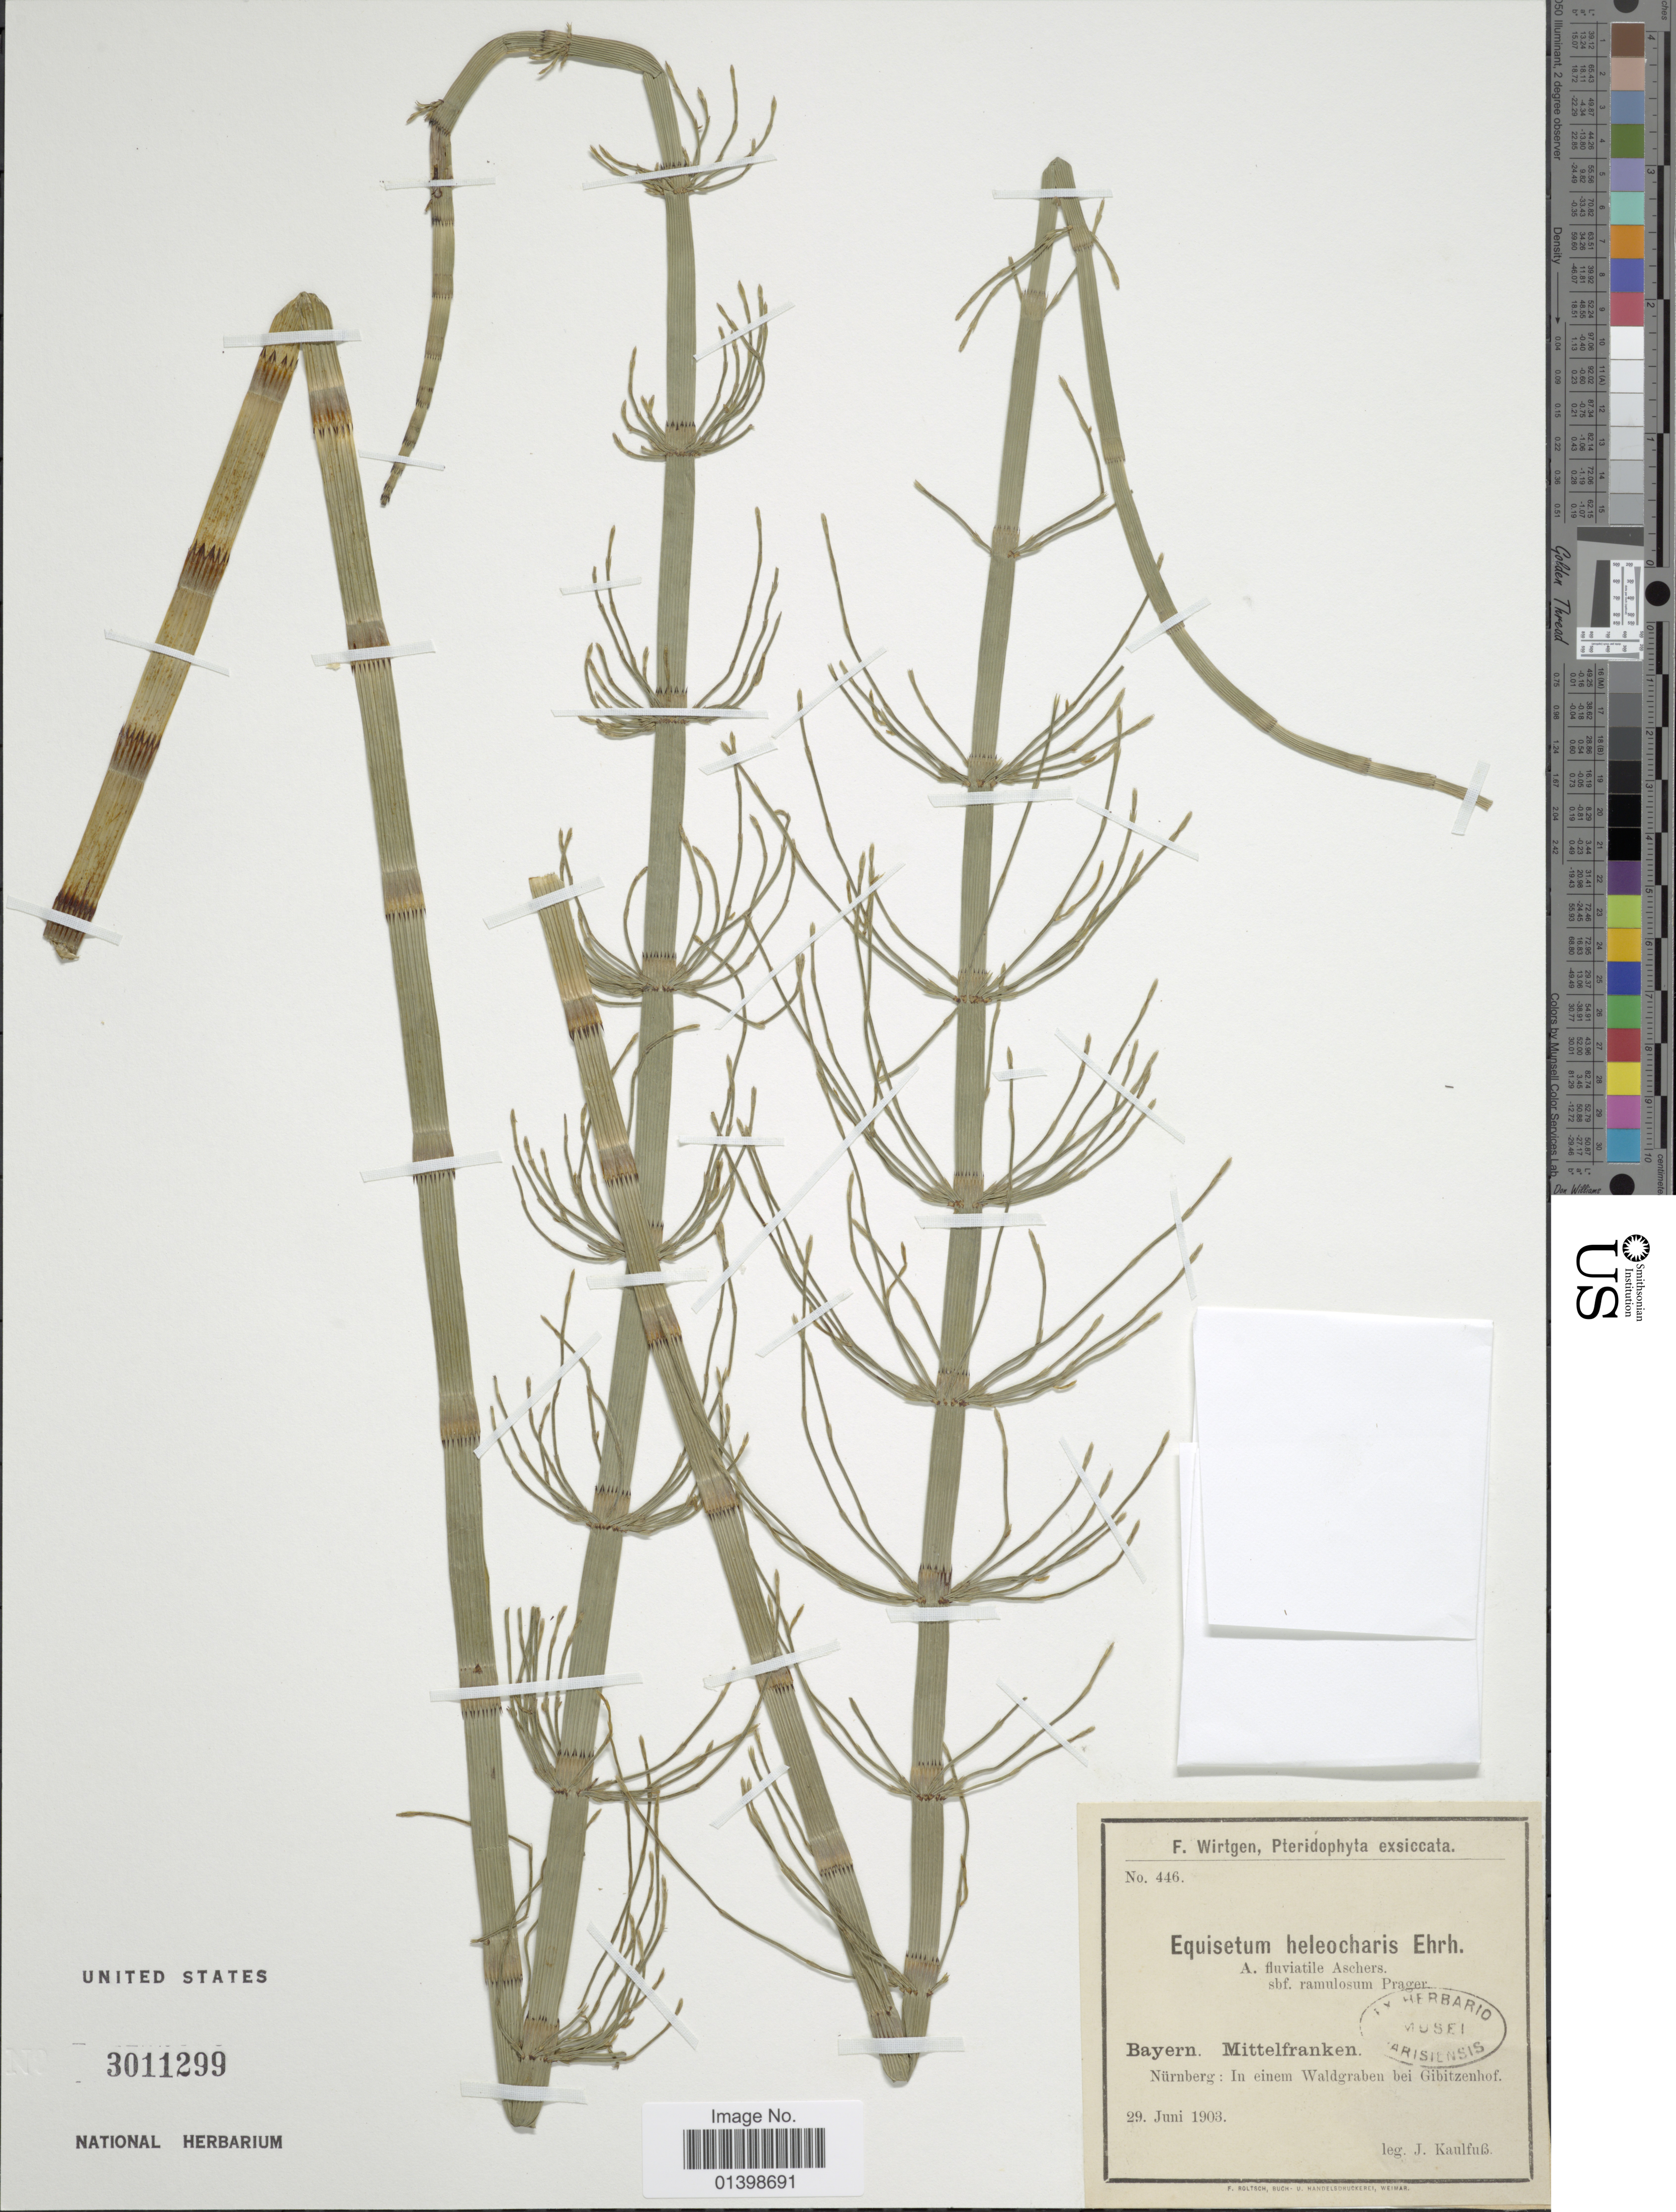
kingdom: Plantae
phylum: Tracheophyta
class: Polypodiopsida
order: Equisetales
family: Equisetaceae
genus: Equisetum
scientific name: Equisetum fluviatile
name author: L.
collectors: J. S. Kaulfuss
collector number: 446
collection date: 1903-06-29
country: Germany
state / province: Bayern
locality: Mittelfranken, Nürnberg: in einem Waldgraben bei Gibitzenhof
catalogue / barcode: US 3011299